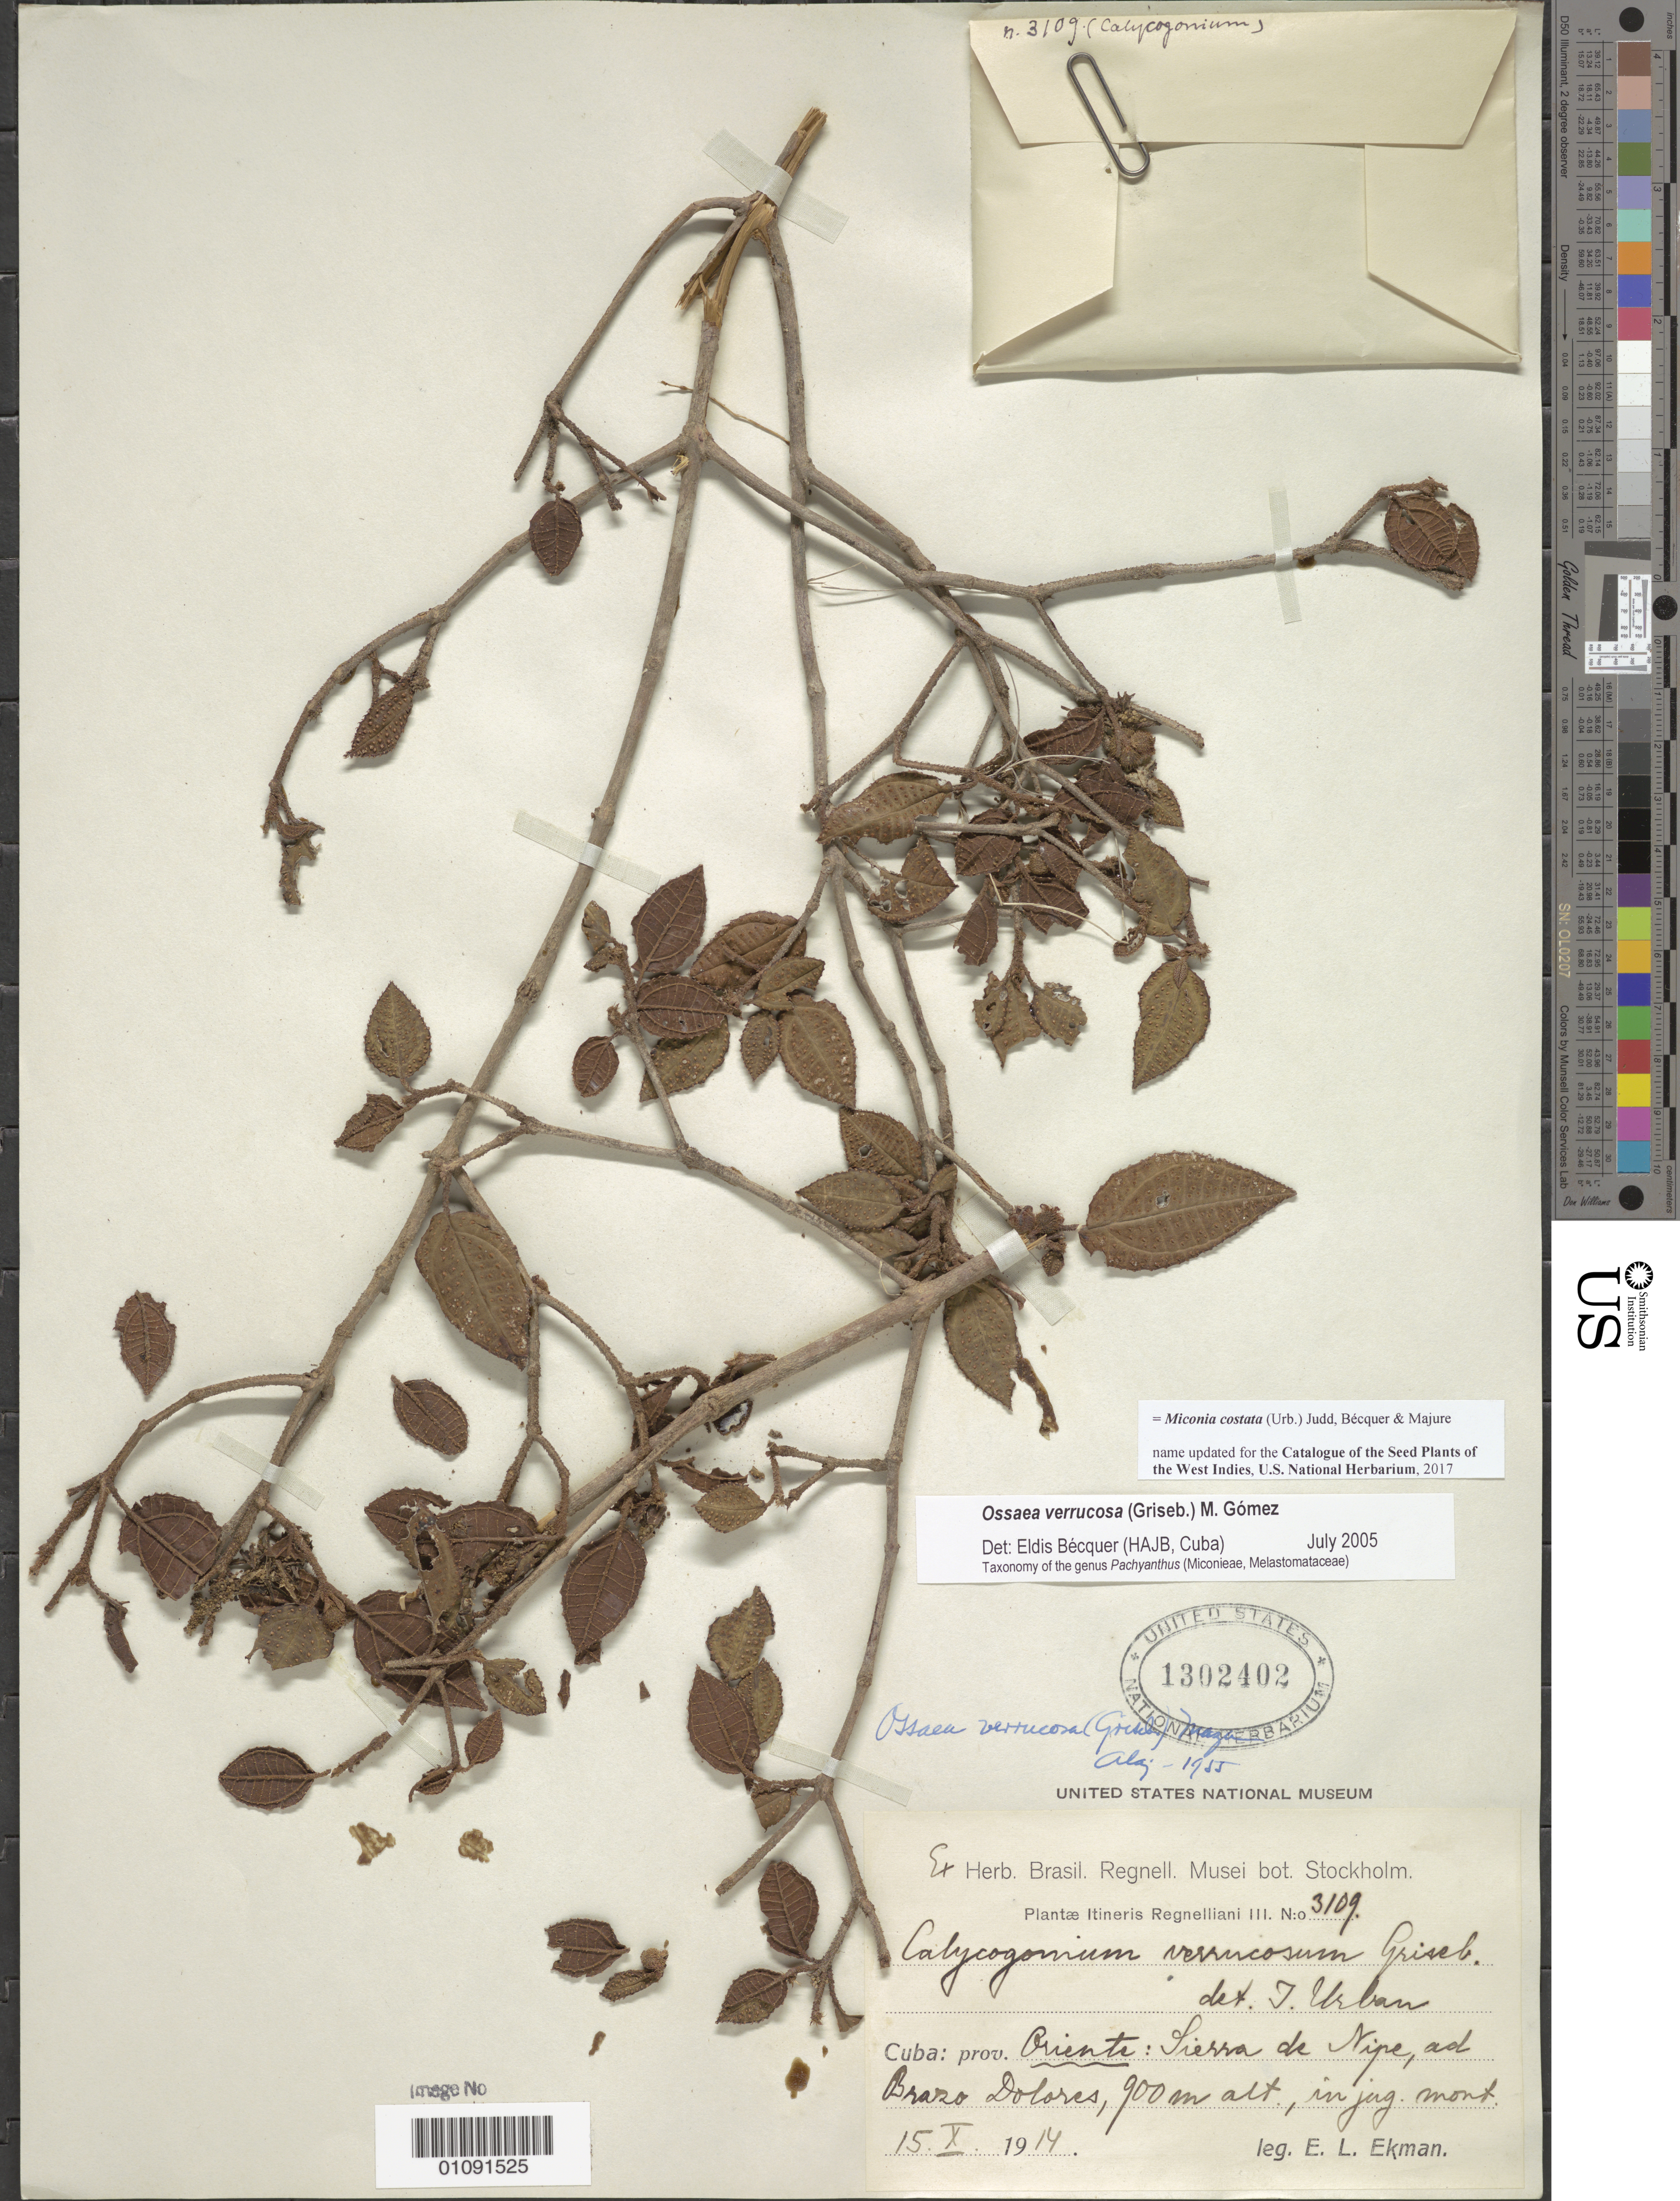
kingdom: Plantae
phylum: Tracheophyta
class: Magnoliopsida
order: Myrtales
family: Melastomataceae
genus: Miconia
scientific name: Miconia costata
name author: (Urb.) Judd et al.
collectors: E. L. Ekman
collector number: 3109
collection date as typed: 15 Oct 1914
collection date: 1914-10-15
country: Cuba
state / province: Holguín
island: Cuba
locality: Oriente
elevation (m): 900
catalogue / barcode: US 1302402